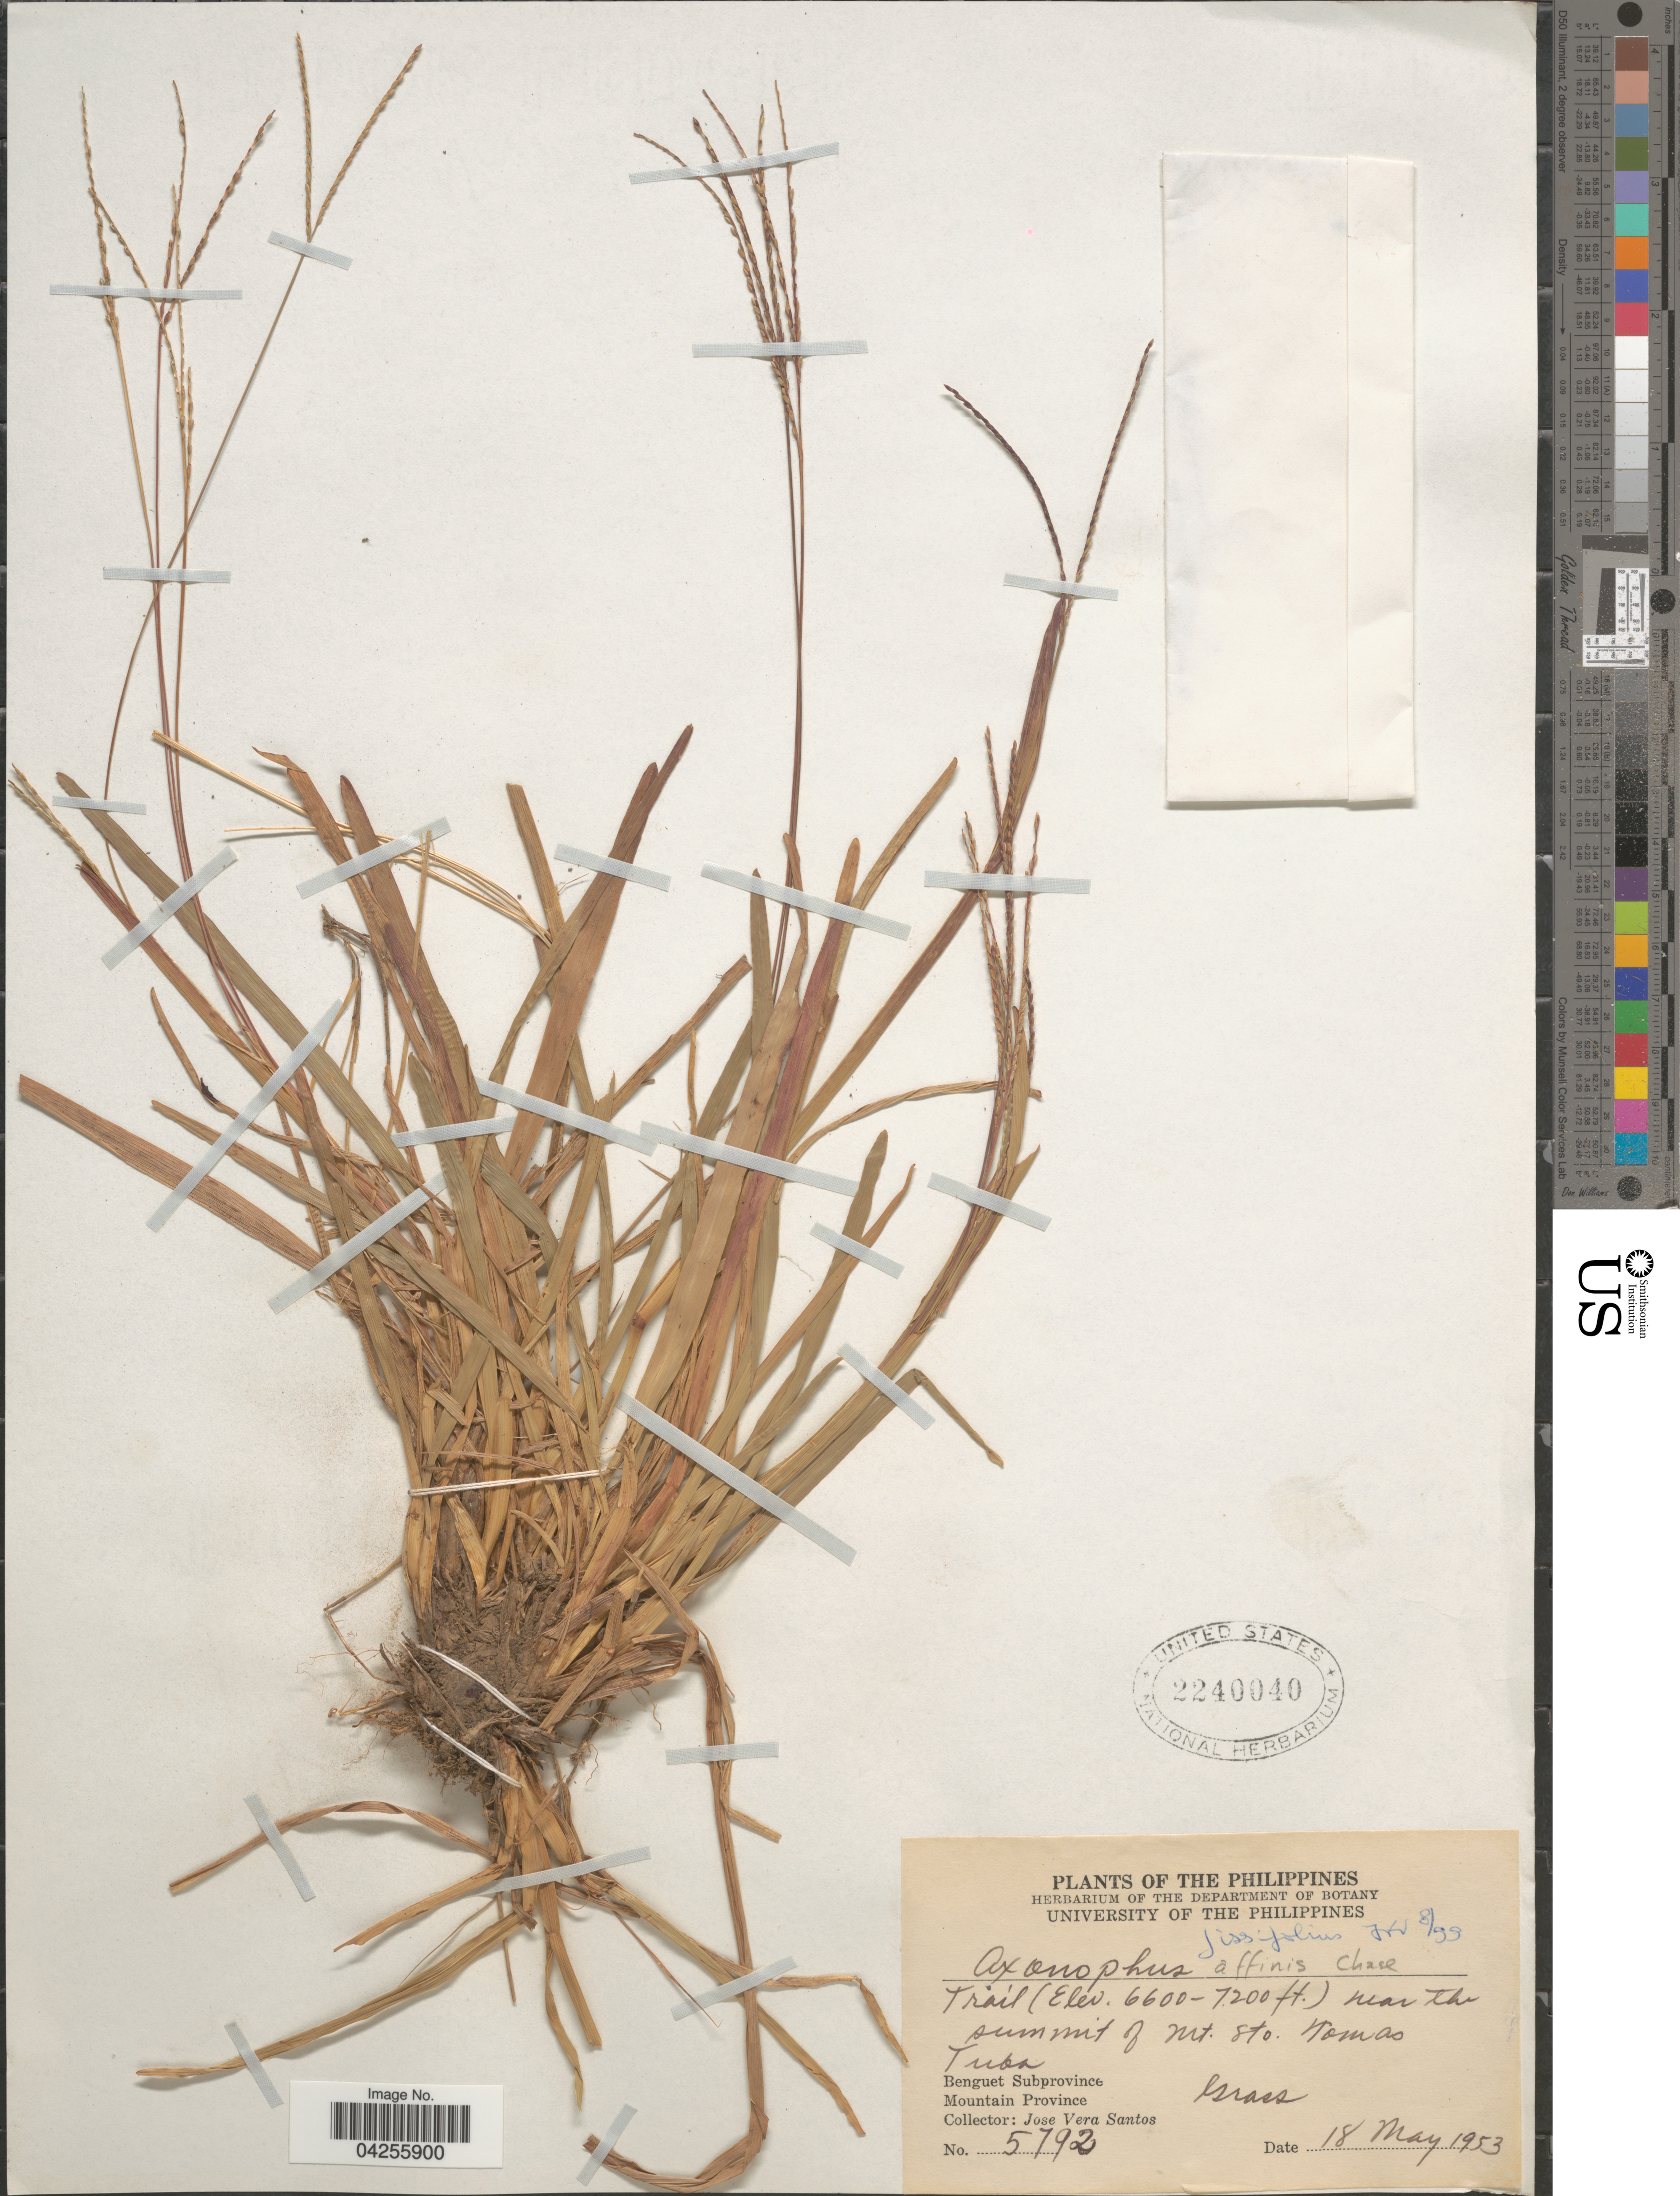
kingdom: Plantae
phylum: Tracheophyta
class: Liliopsida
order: Poales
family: Poaceae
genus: Axonopus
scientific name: Axonopus fissifolius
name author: (Raddi) Kuhlm.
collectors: J. V. Santos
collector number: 5792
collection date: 1953-05-18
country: Philippines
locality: Trail near the summit of Mt. Sto. Tomas. Tuba. Benguet Subprovince. Mountain Province.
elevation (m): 2012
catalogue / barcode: US 2240040